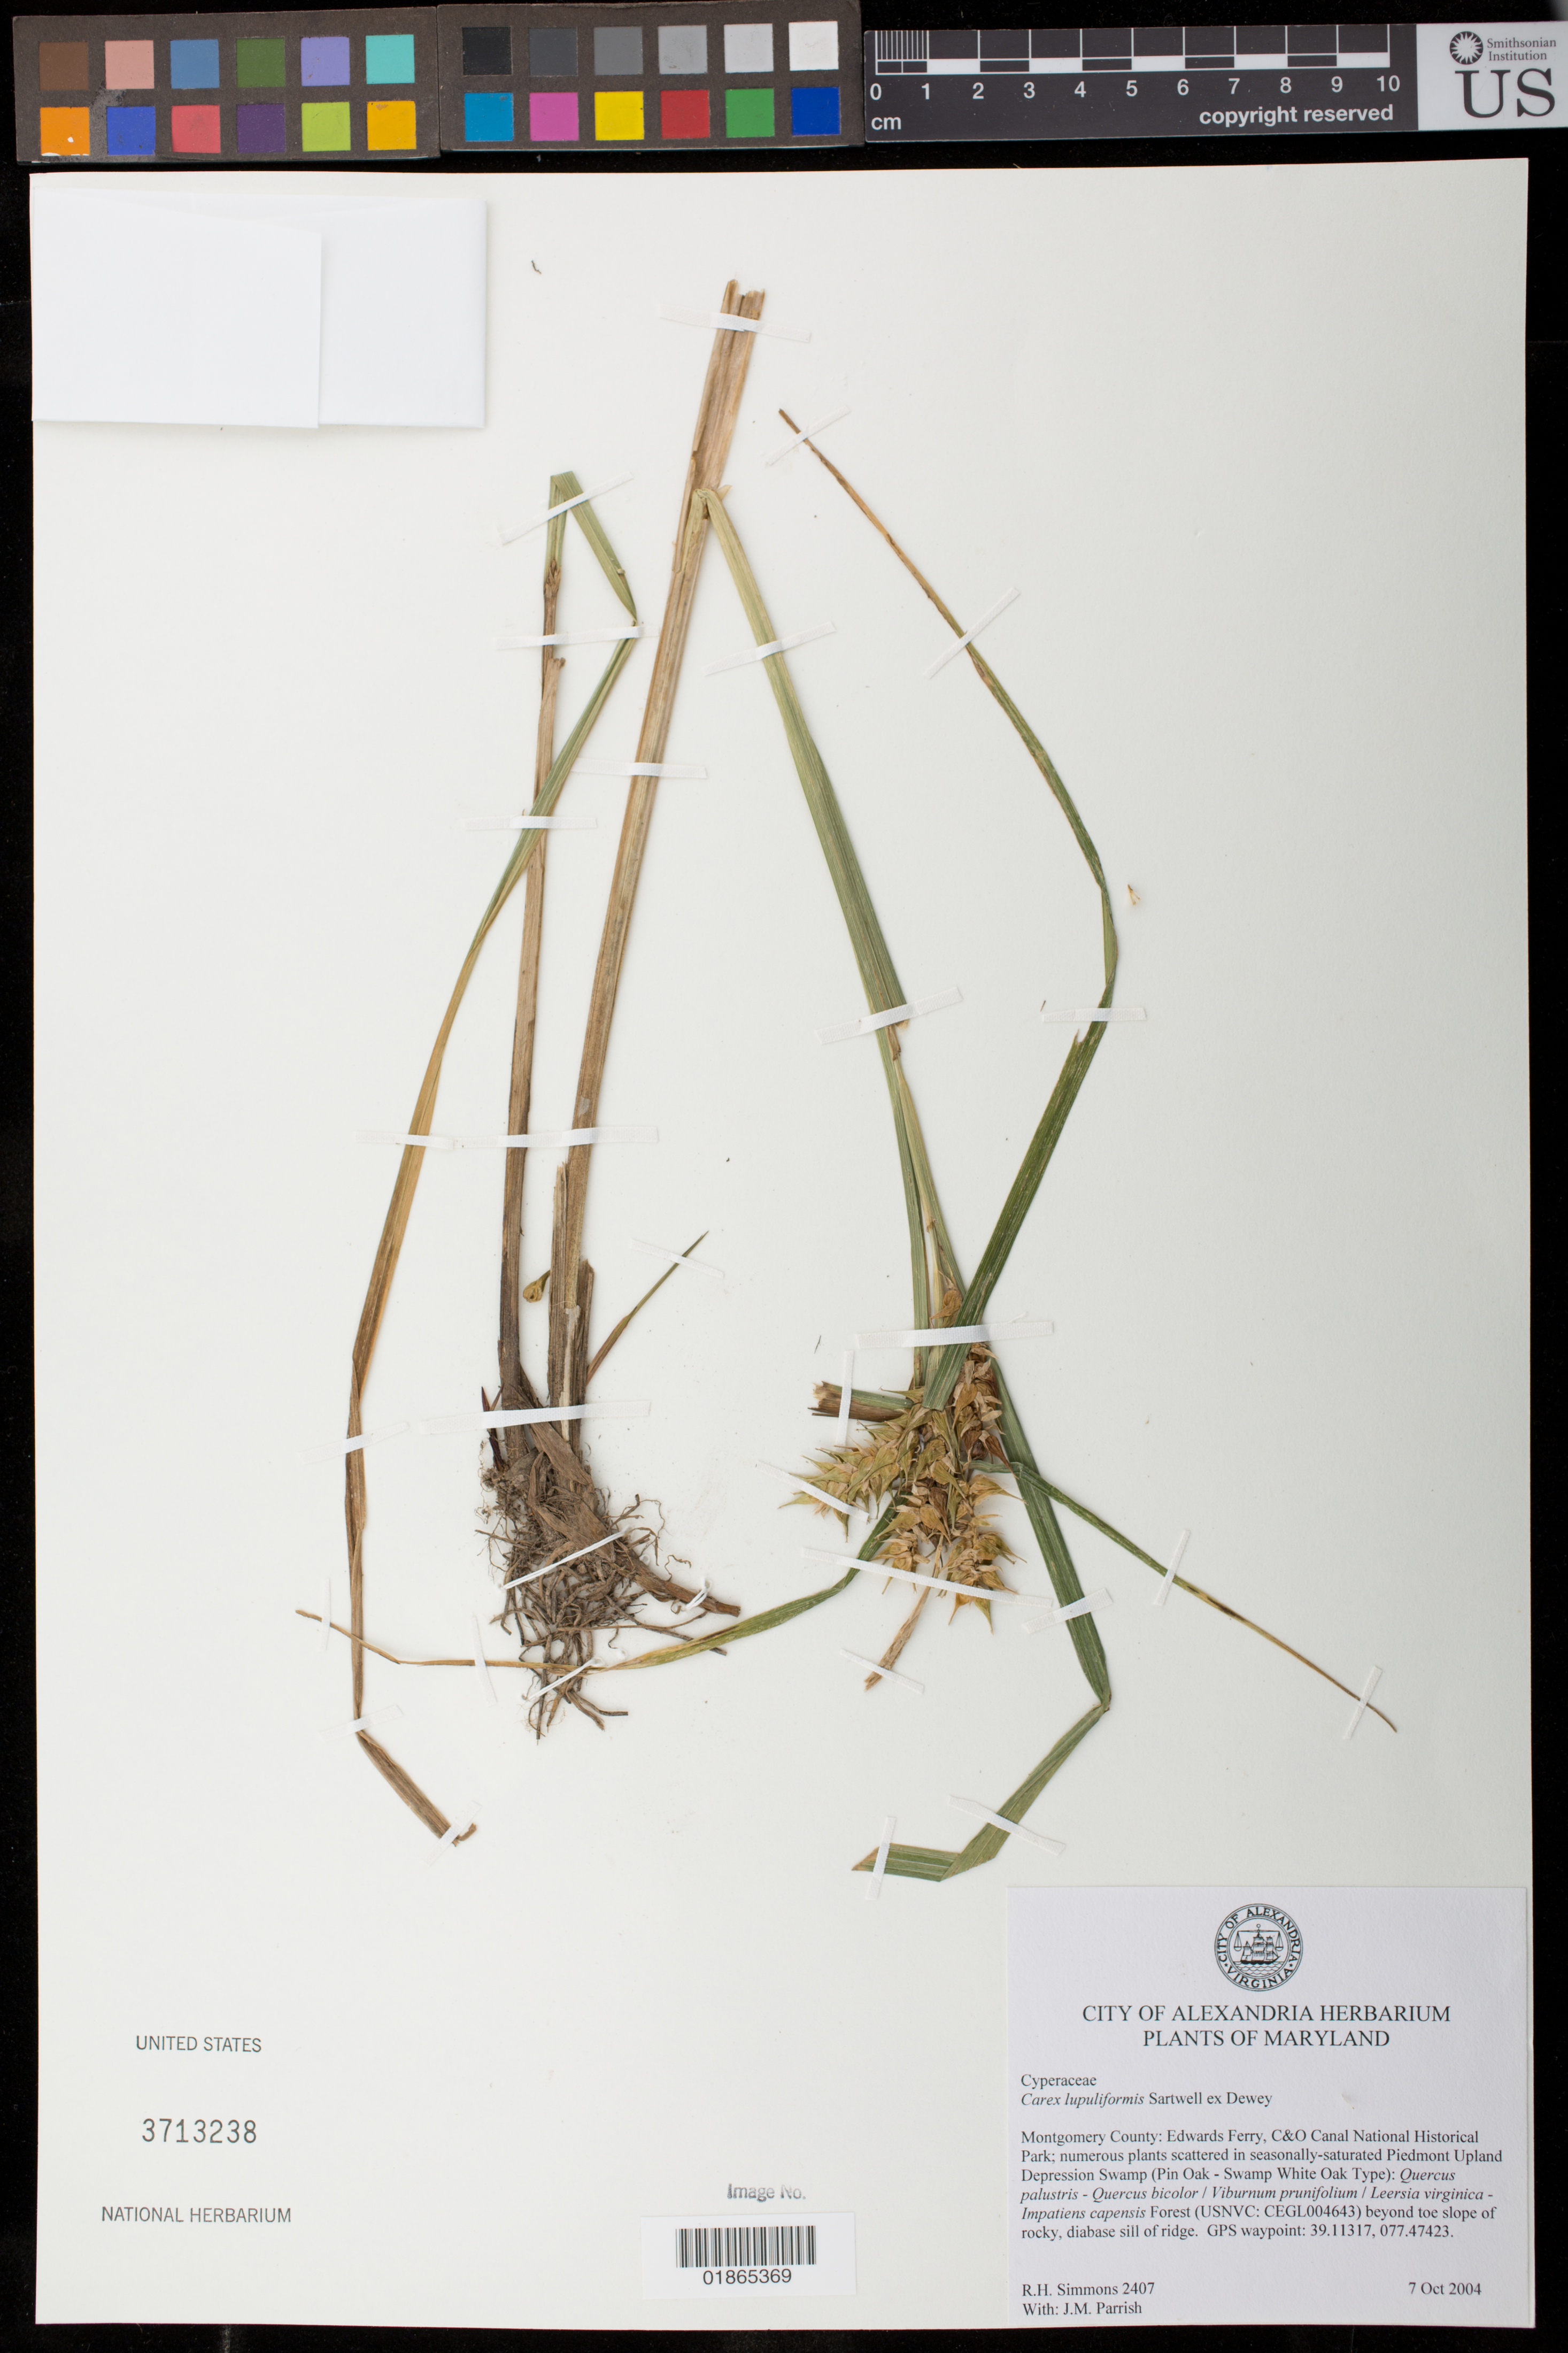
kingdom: Plantae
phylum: Tracheophyta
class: Liliopsida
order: Poales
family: Cyperaceae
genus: Carex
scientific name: Carex lupuliformis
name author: Sartwell ex Dewey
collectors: R. H. Simmons & J. Parrish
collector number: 2407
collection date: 2004-10-07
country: United States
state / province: Maryland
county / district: Montgomery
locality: Edwards Ferry, C&O Canal National Historical Park.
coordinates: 39.11317, 077.47423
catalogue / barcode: US 3713238